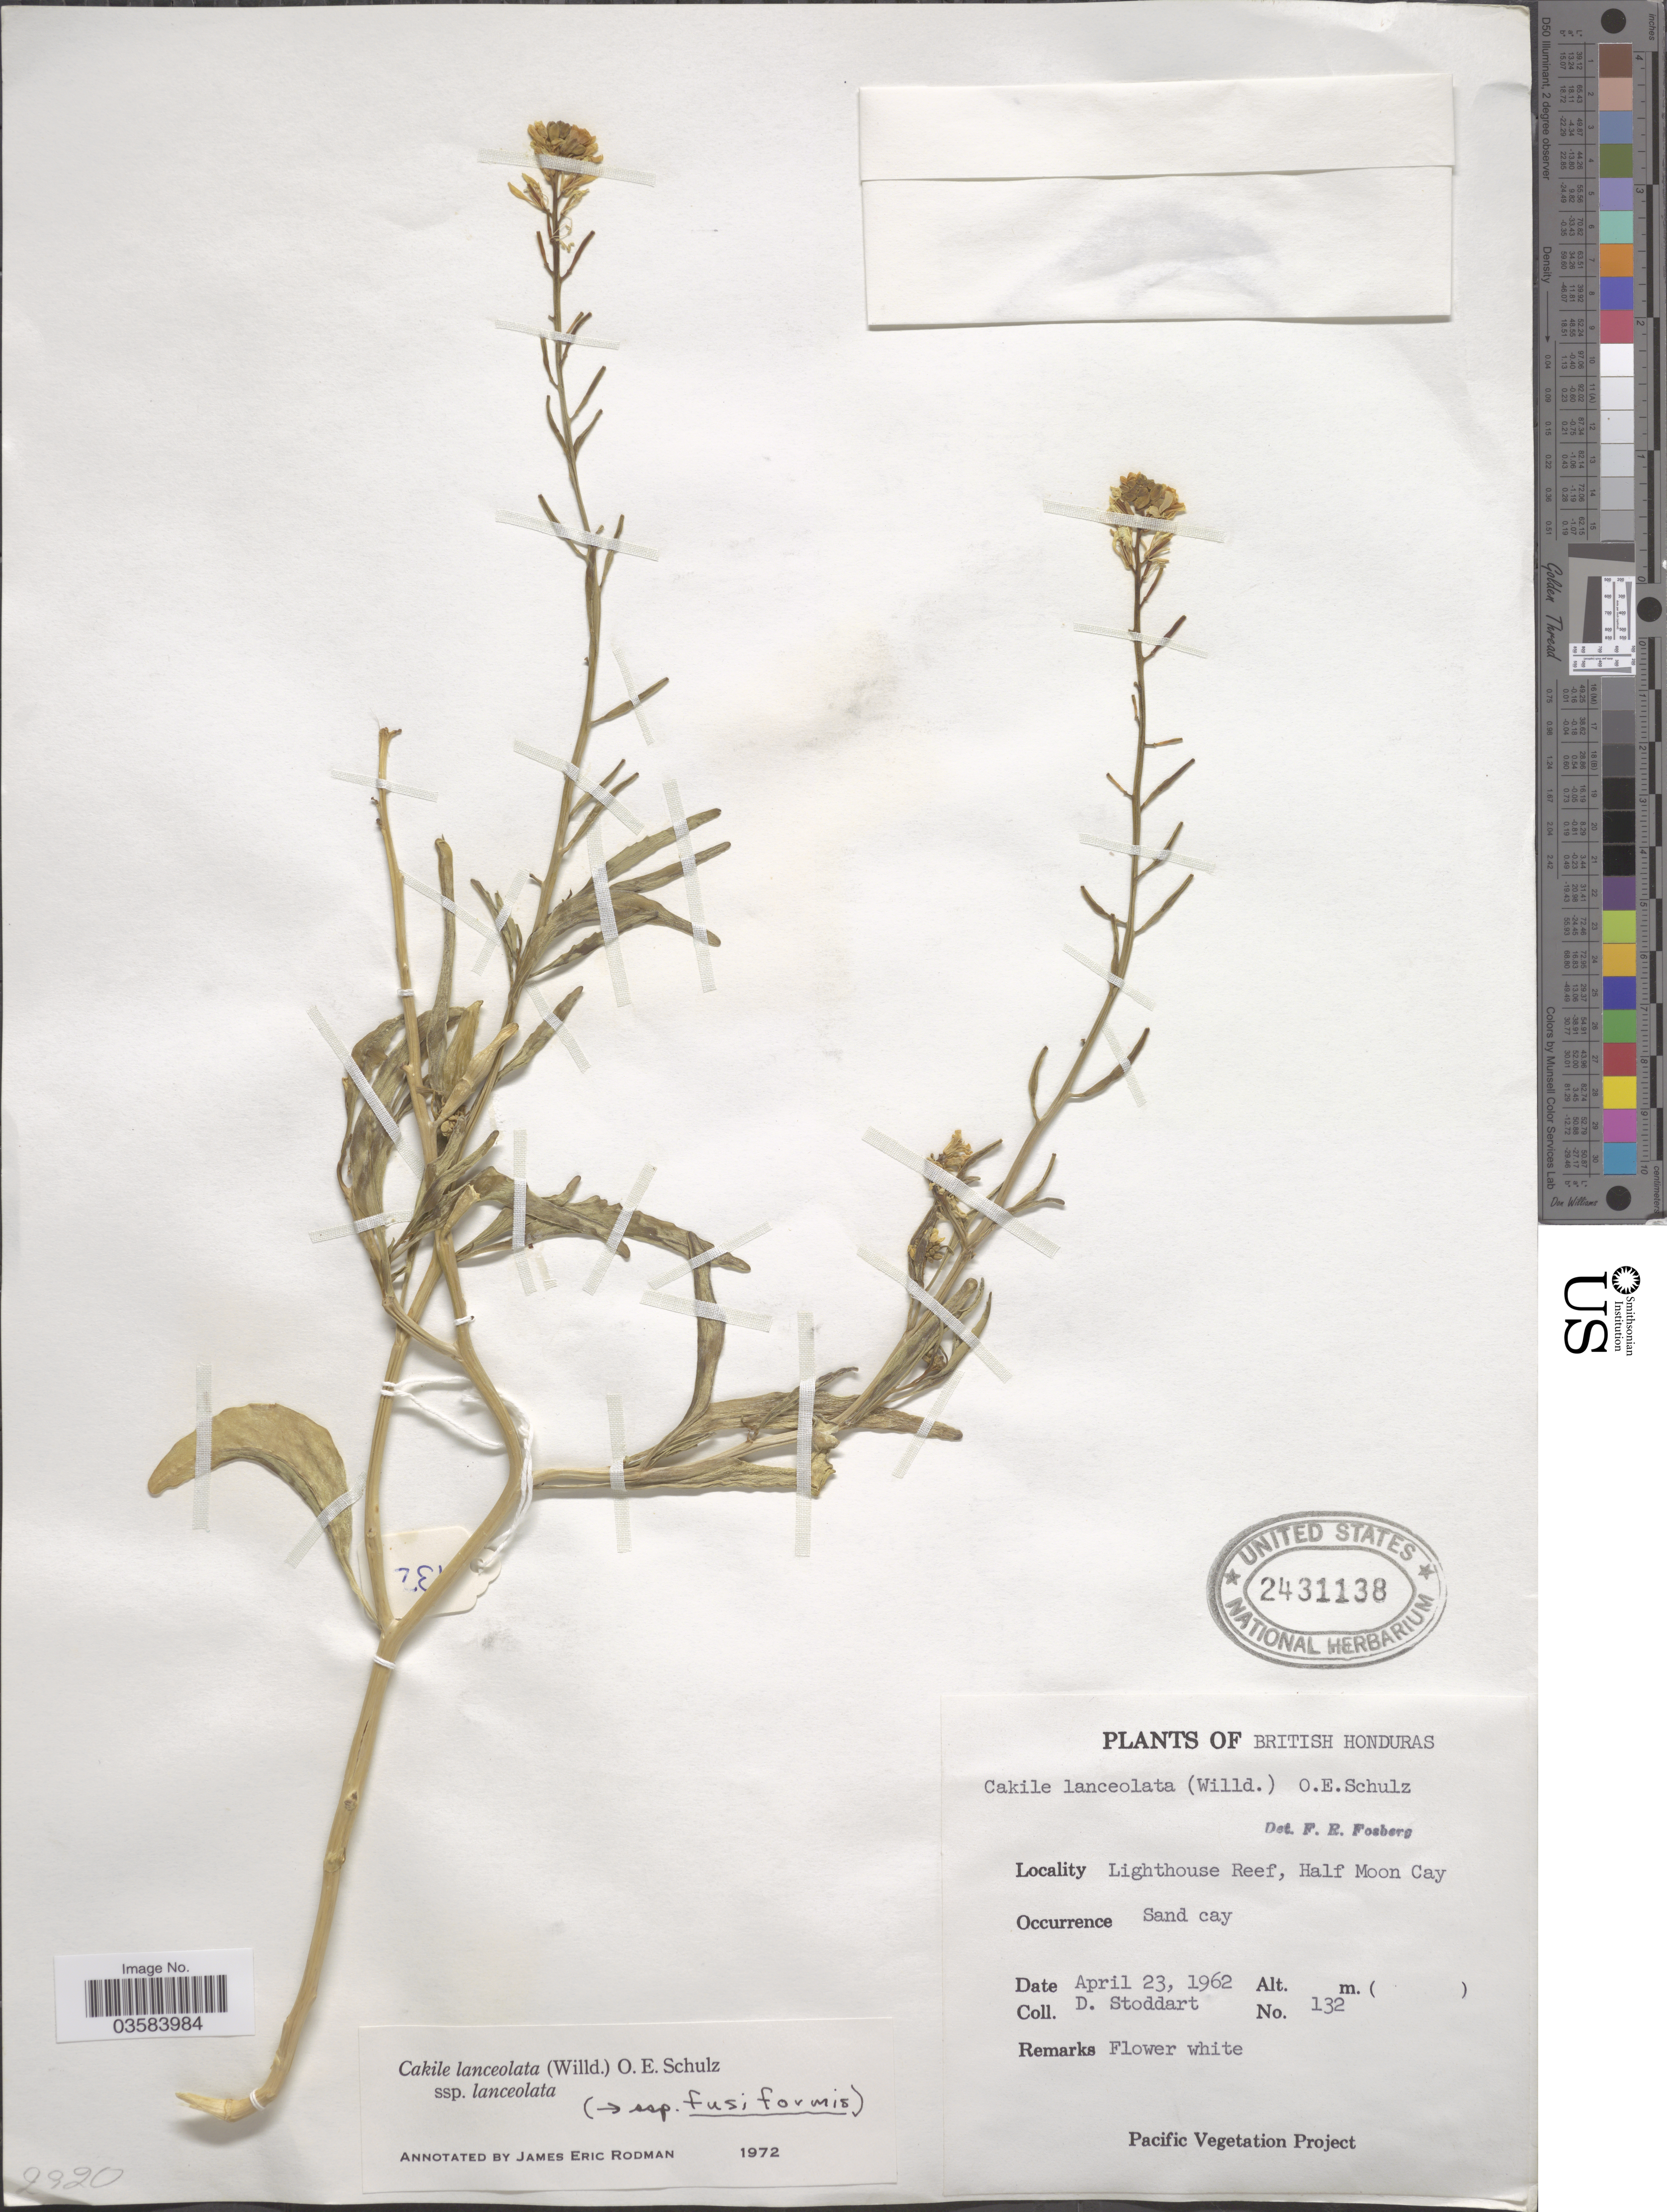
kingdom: Plantae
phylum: Tracheophyta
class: Magnoliopsida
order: Brassicales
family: Brassicaceae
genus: Cakile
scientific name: Cakile lanceolata subsp. lanceolata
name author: (Willd.) O.E. Schulz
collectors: D. Stoddart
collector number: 132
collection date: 1962-04-23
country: Belize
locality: British Honduras. Lighthouse Reef, Half Moon Cay.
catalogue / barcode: US 2431138